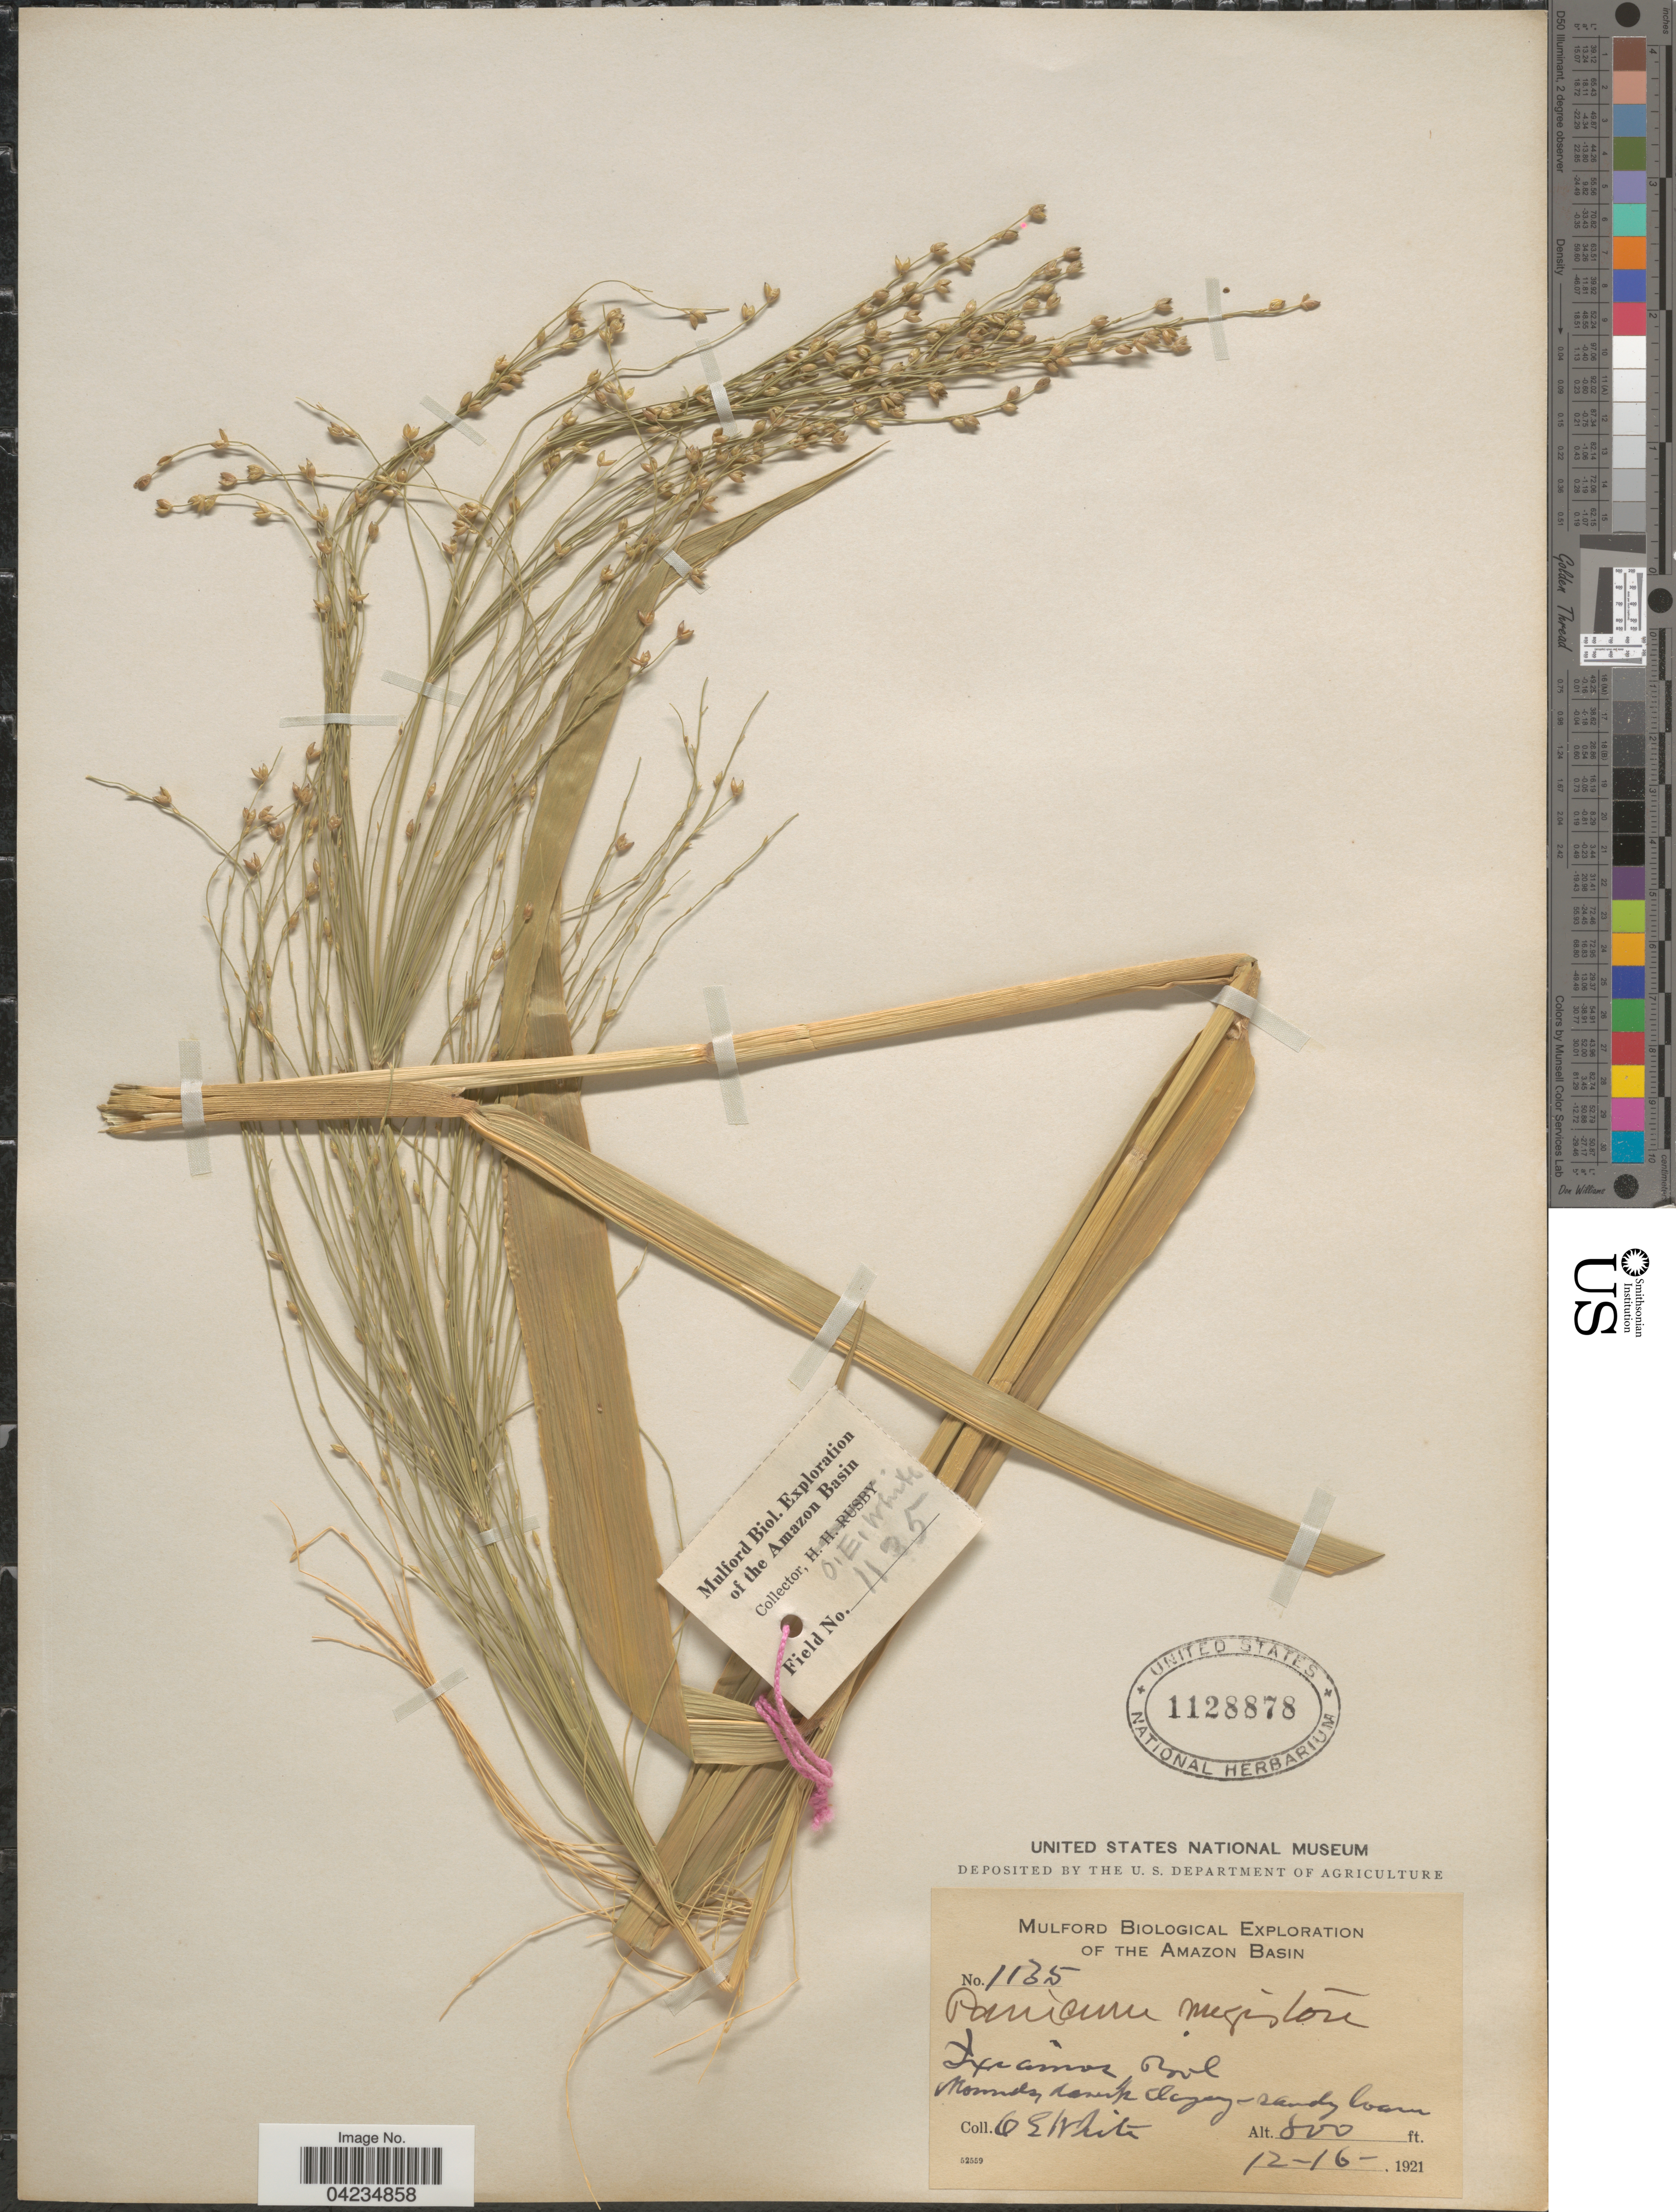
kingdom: Plantae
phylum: Tracheophyta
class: Liliopsida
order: Poales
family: Poaceae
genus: Stephostachys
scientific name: Stephostachys mertensii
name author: (Roth) Zuloaga & Marrone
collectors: O. E. White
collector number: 1135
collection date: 1921-12-16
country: Bolivia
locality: Mulford Biological Exploration of the Amazon Basin. Ixiamos.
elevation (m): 244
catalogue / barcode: US 1128878